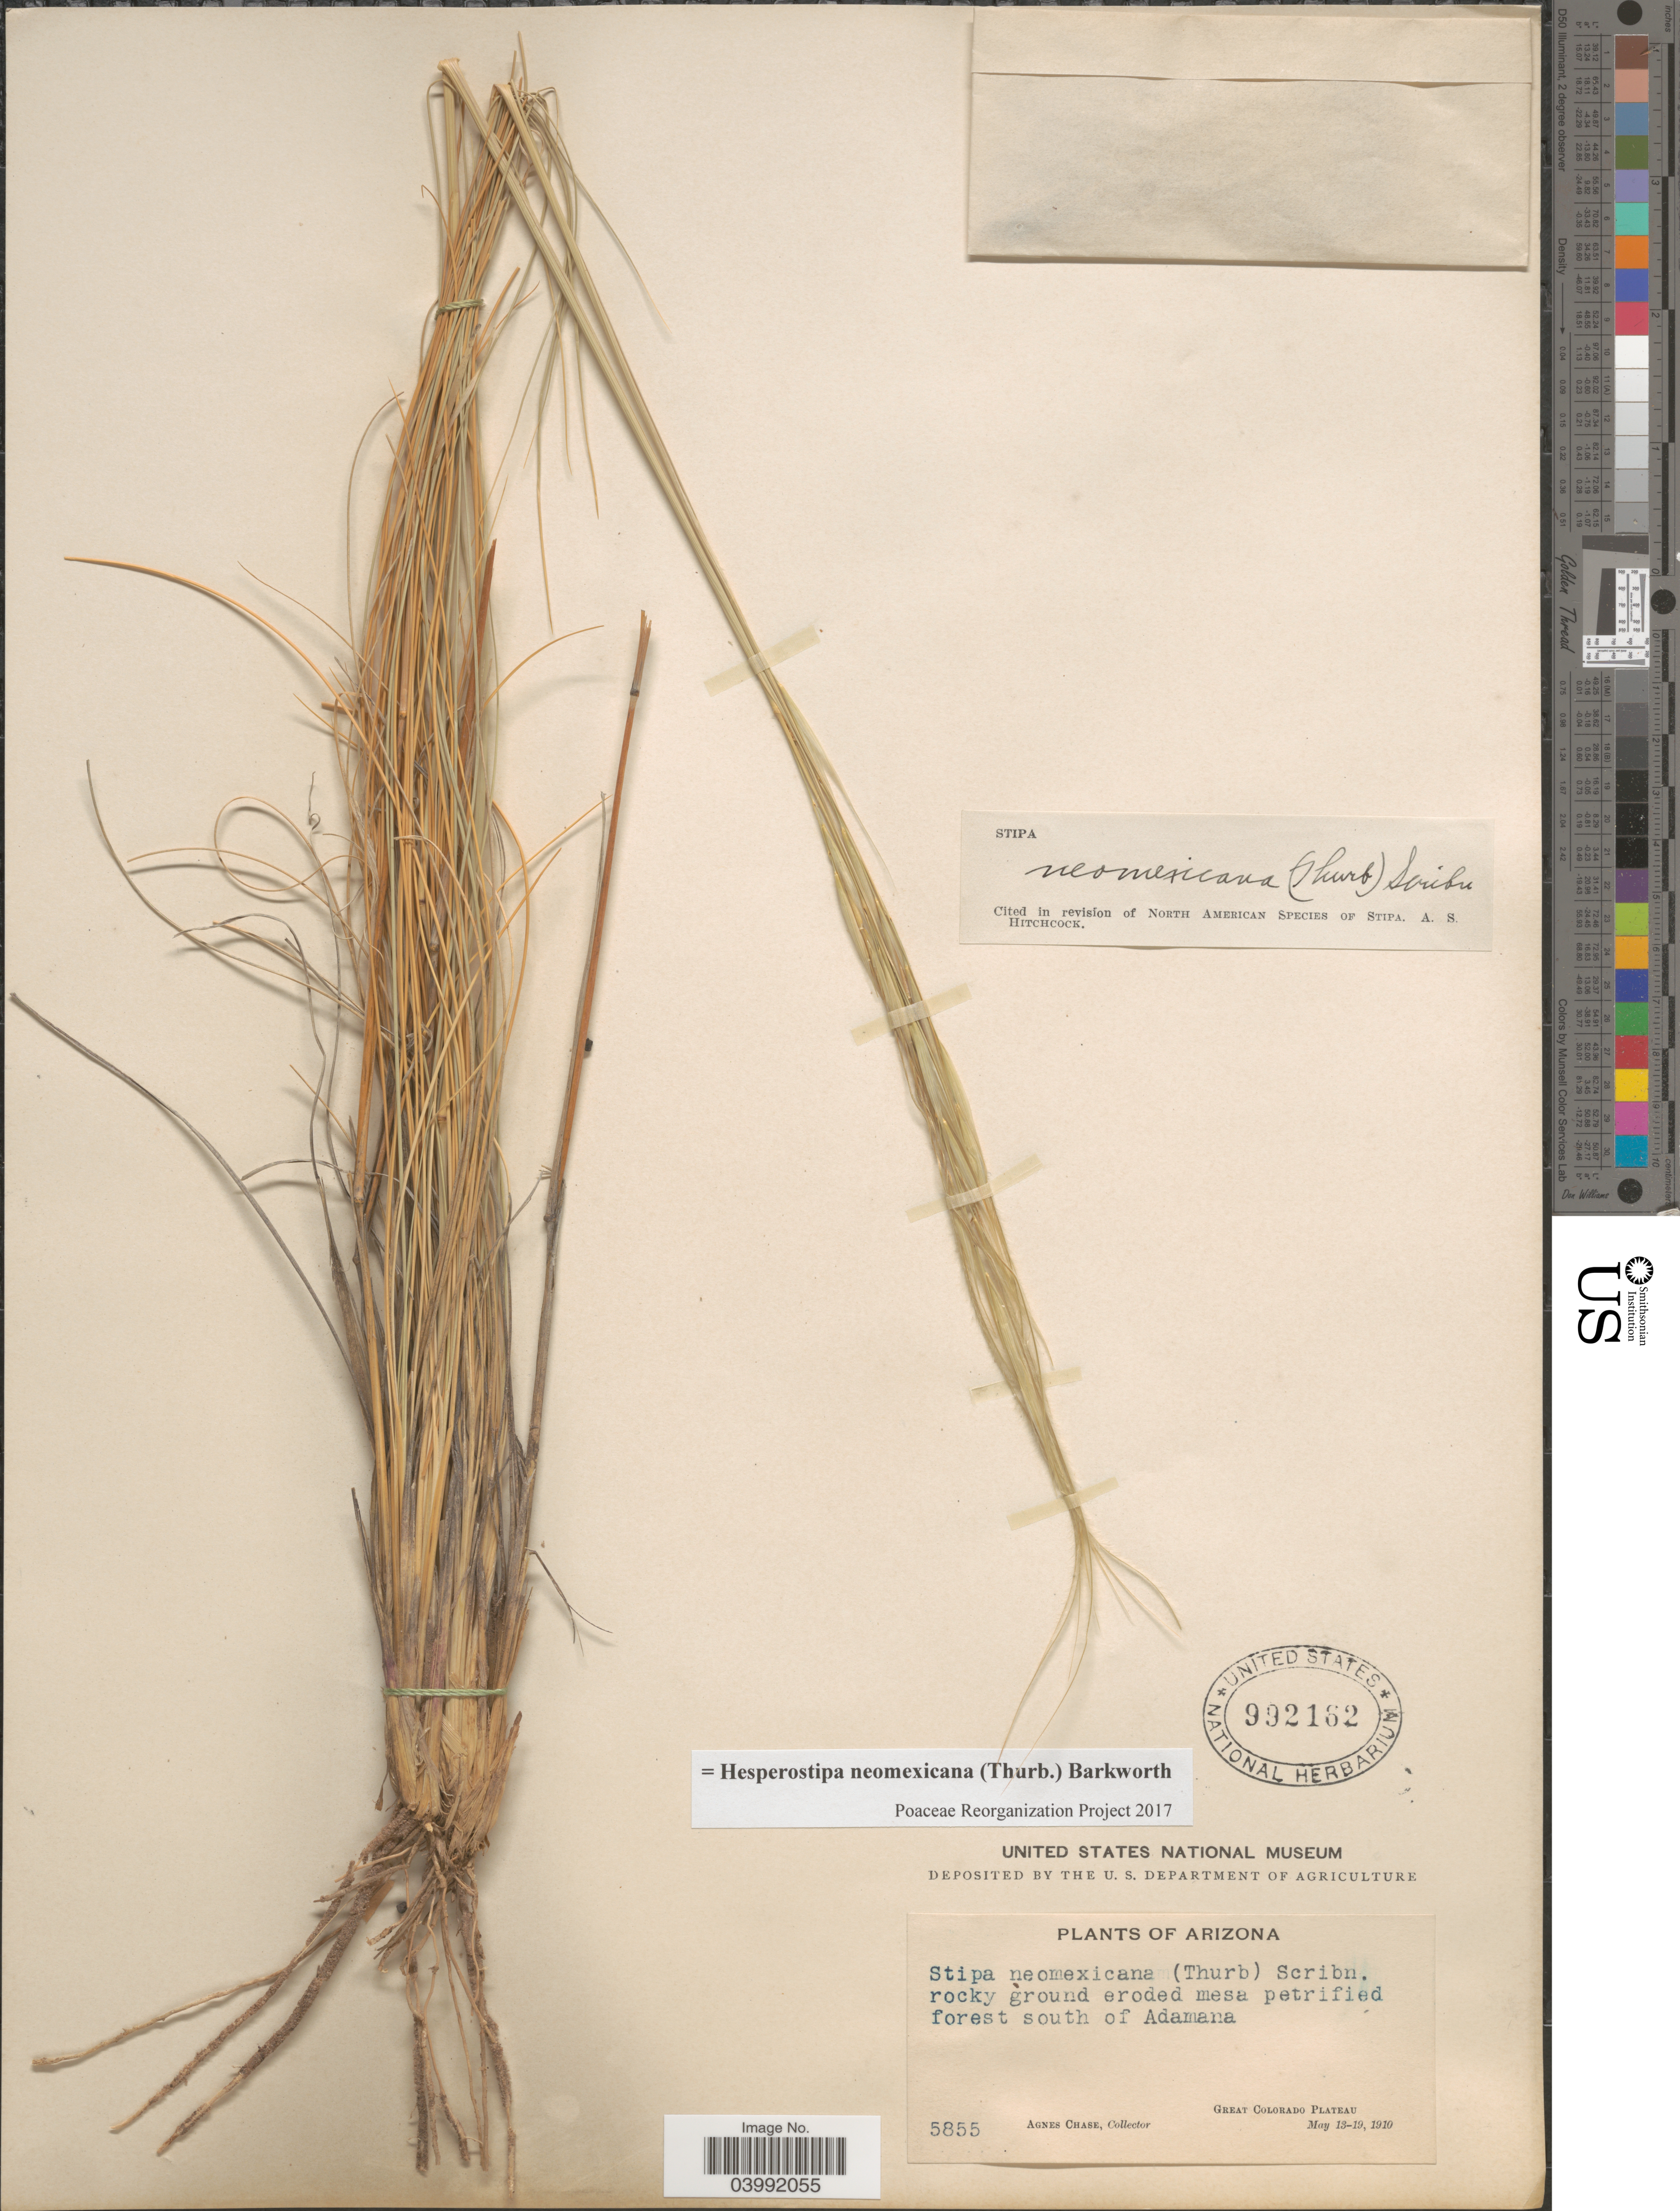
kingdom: Plantae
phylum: Tracheophyta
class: Liliopsida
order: Poales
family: Poaceae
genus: Hesperostipa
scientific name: Hesperostipa neomexicana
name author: (Thurb.) Barkworth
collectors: A. Chase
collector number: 5855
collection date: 1910-05-13/1910-05-19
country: United States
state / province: Arizona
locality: Rocky ground eroded mesa petrified forest south of Adamana. Great Colorado Plateau.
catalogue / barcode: US 992162